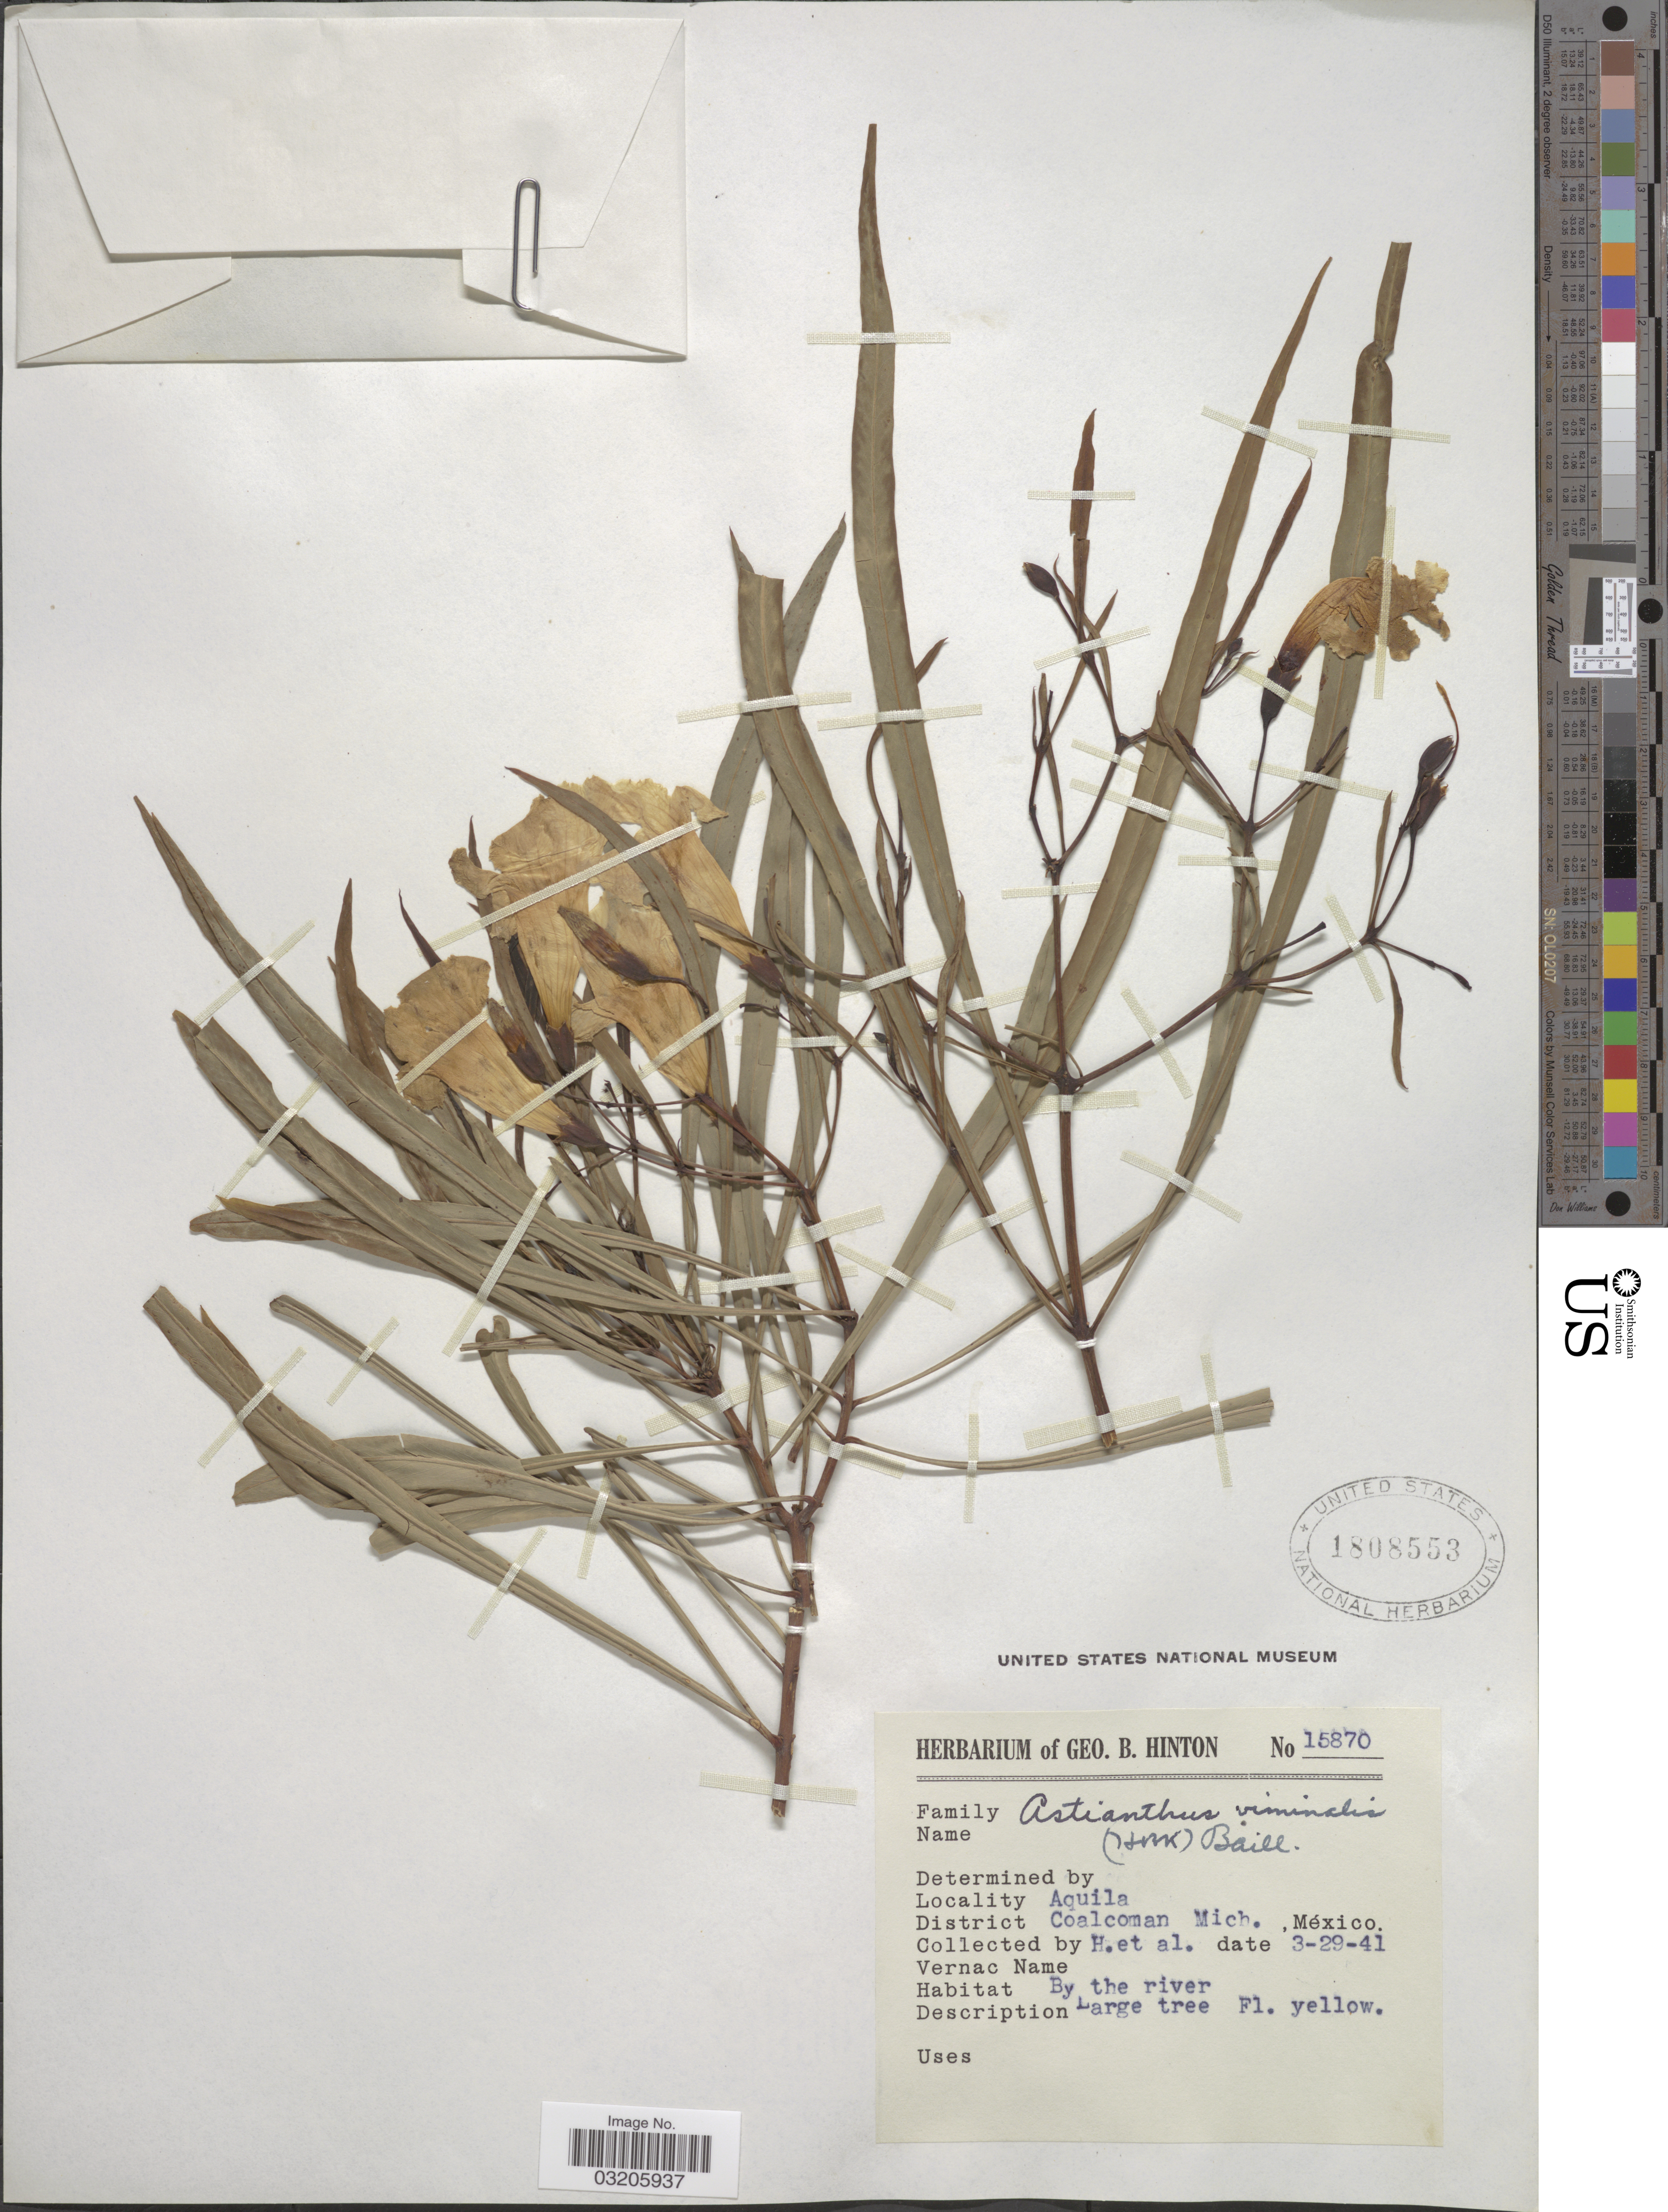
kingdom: Plantae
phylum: Tracheophyta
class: Magnoliopsida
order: Lamiales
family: Bignoniaceae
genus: Astianthus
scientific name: Astianthus viminalis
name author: (Kunth) Baill.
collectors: G. B. Hinton & et al.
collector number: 15870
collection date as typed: Transcribed d/m/y: 29/3/41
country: Mexico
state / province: Michoacán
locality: Aquila. District Coalcoman. By the river.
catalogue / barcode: US 1808553